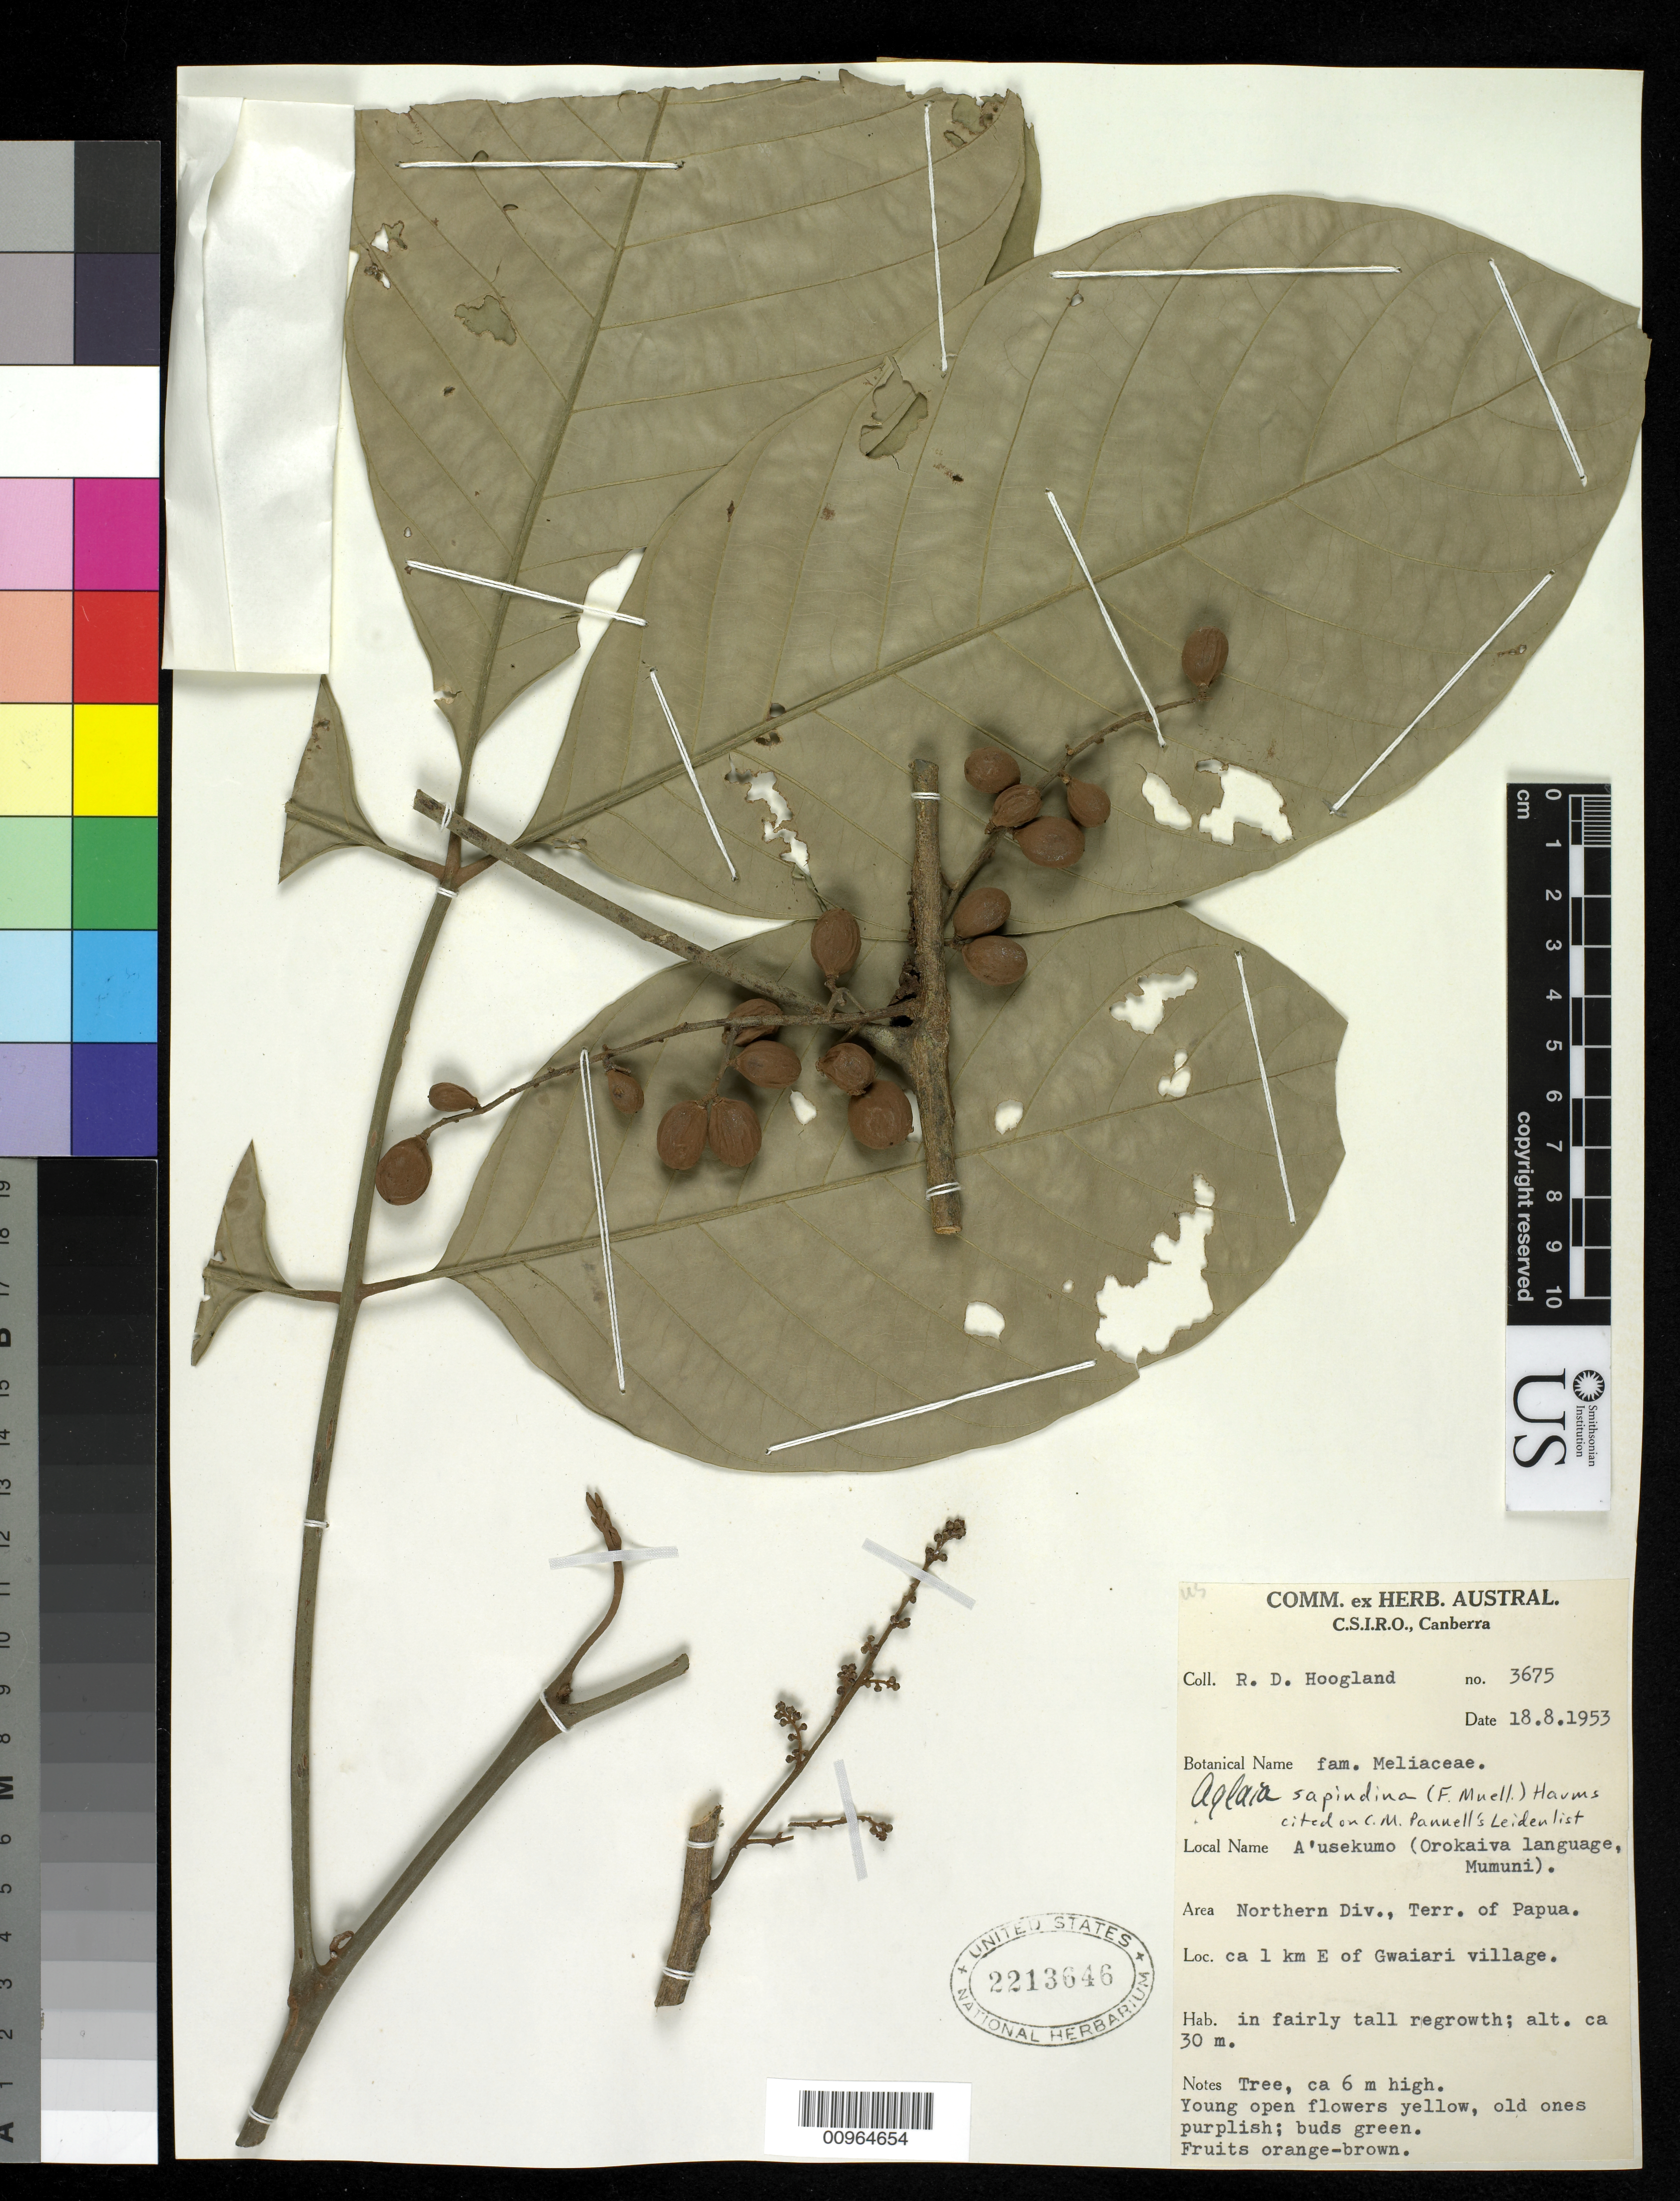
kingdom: Plantae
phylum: Tracheophyta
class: Magnoliopsida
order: Sapindales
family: Meliaceae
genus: Aglaia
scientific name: Aglaia sapindina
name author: (F. Muell.) Harms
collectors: R. D. Hoogland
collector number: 3675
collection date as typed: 18 Aug 1953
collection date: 1953-08-18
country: Papua New Guinea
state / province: Northern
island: New Guinea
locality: ca 1 km E of Gwaiari village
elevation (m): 30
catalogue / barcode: US 2213646